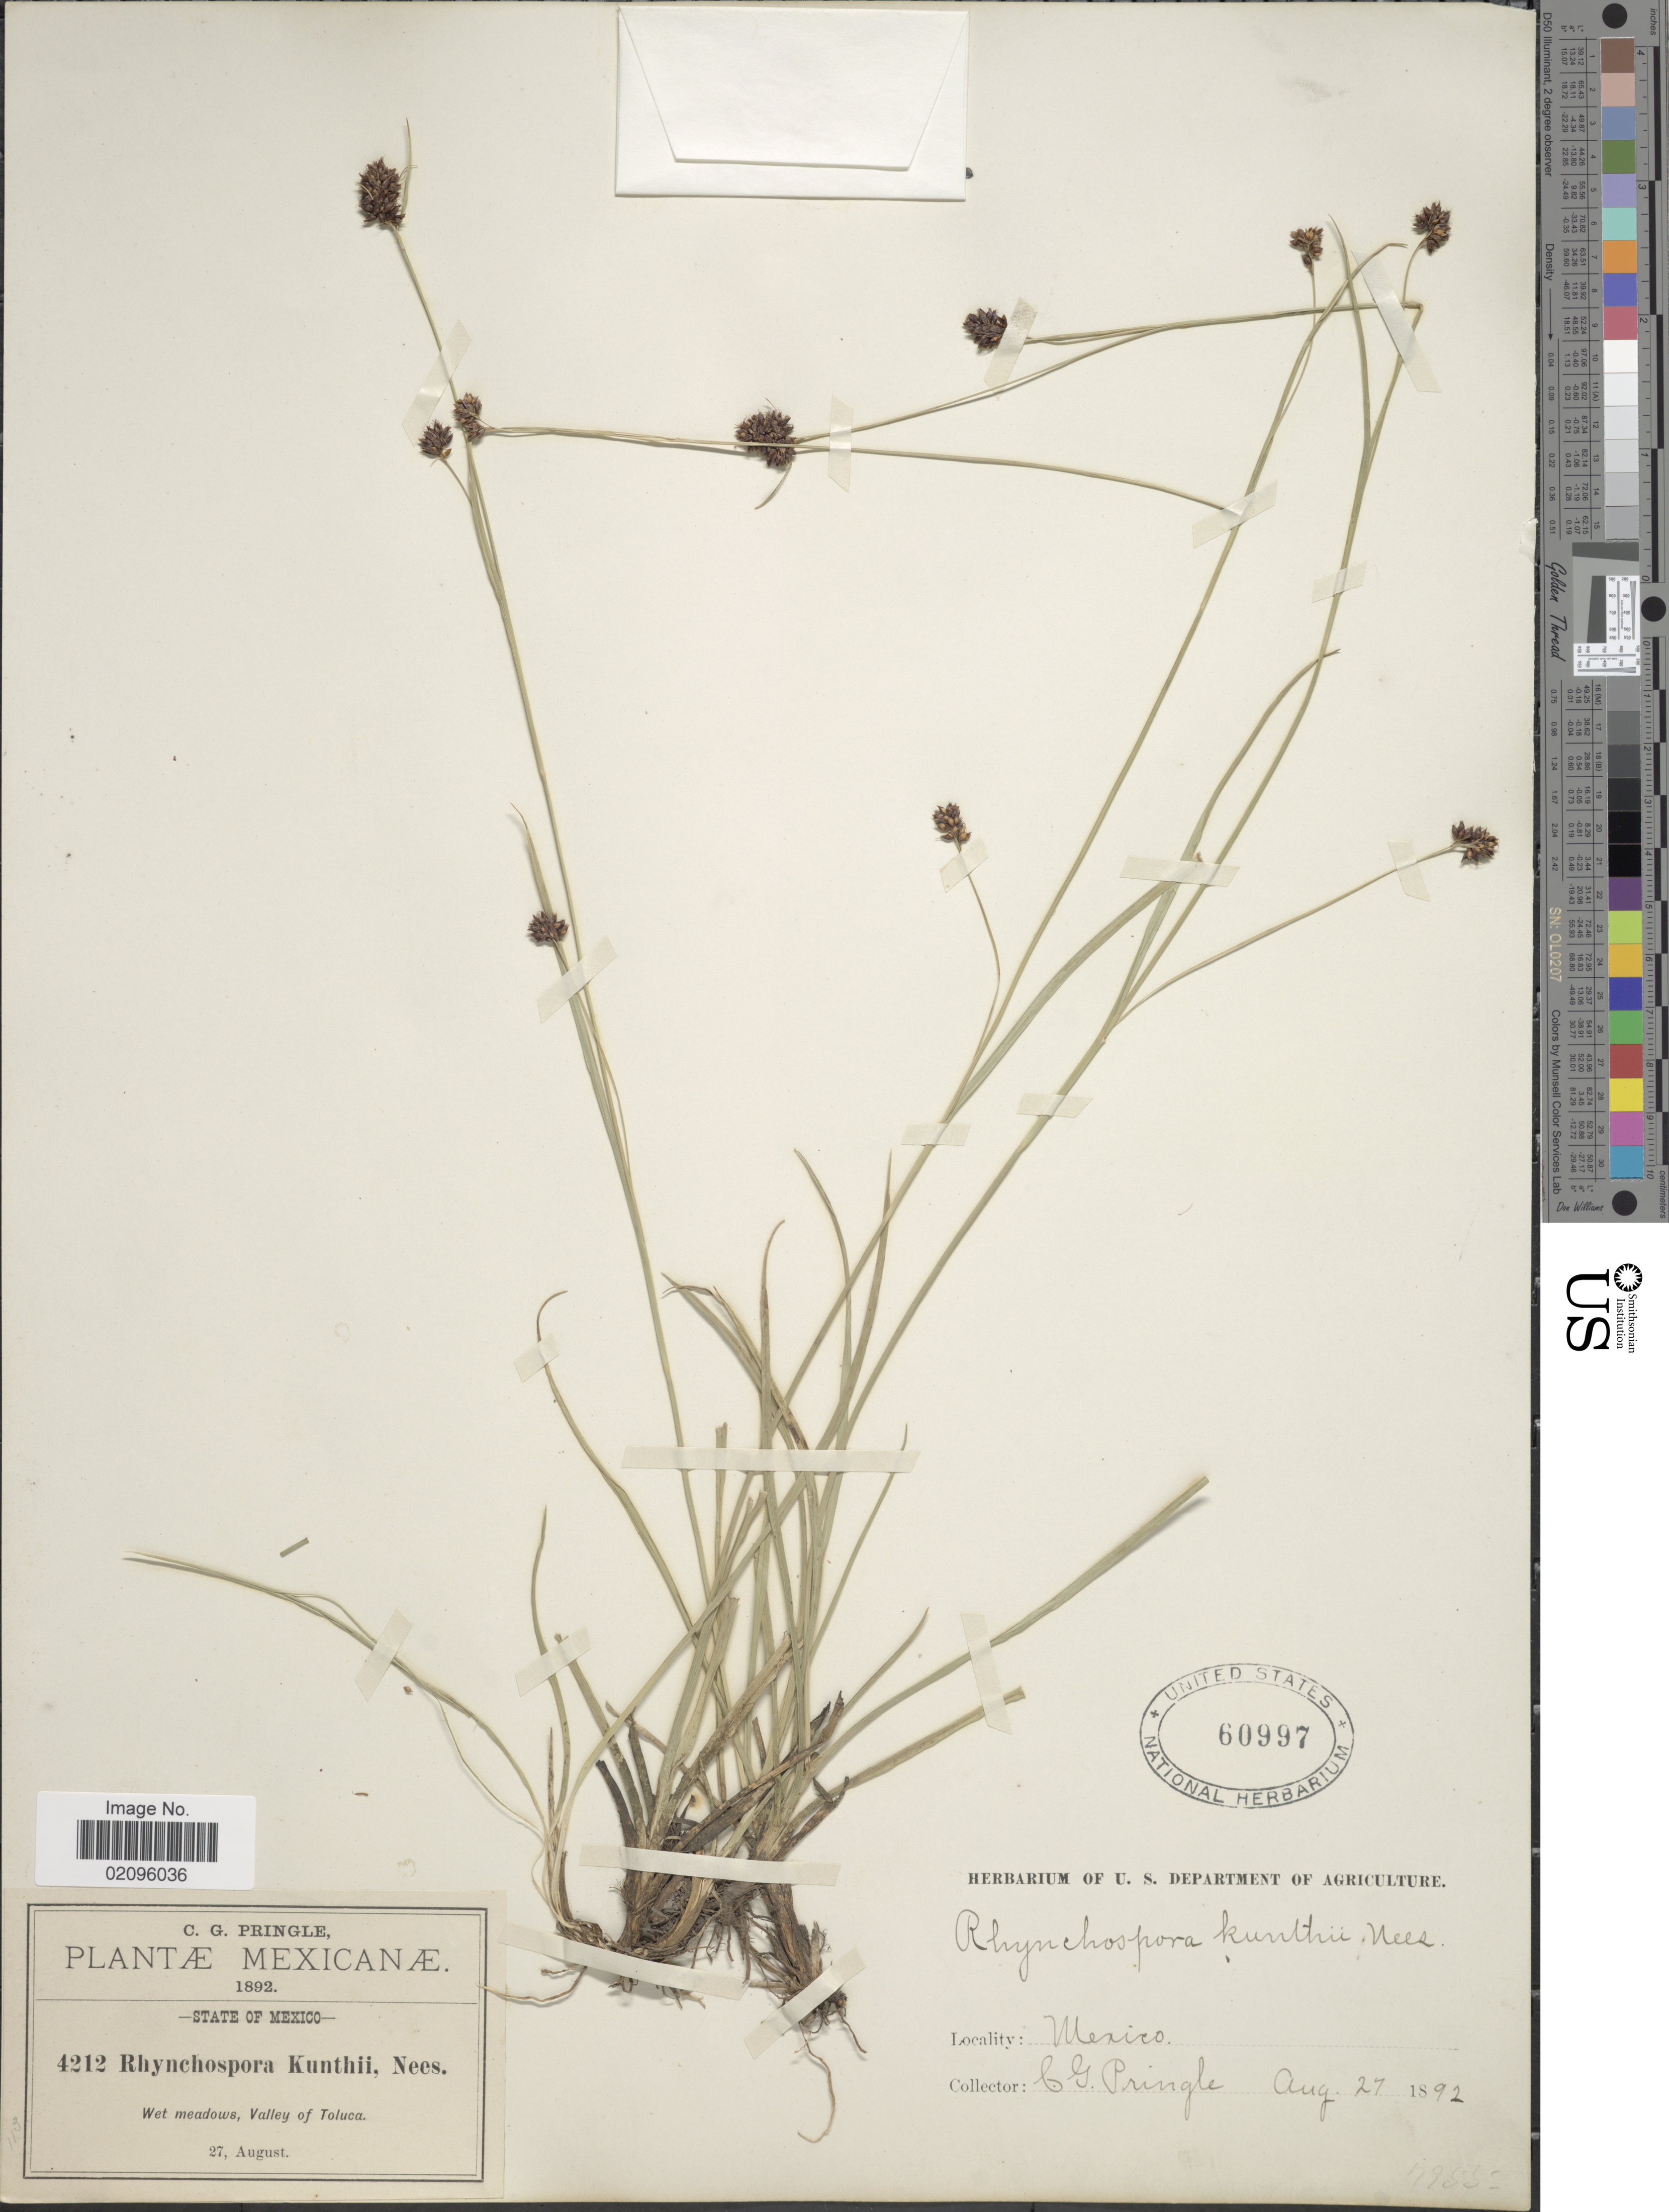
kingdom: Plantae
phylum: Tracheophyta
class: Liliopsida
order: Poales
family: Cyperaceae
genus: Rhynchospora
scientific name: Rhynchospora kunthii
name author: Nees ex Kunth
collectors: C. G. Pringle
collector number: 4212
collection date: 1892-08-27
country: Mexico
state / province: México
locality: Wet meadows, Valley of Toluca.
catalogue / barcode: US 60997